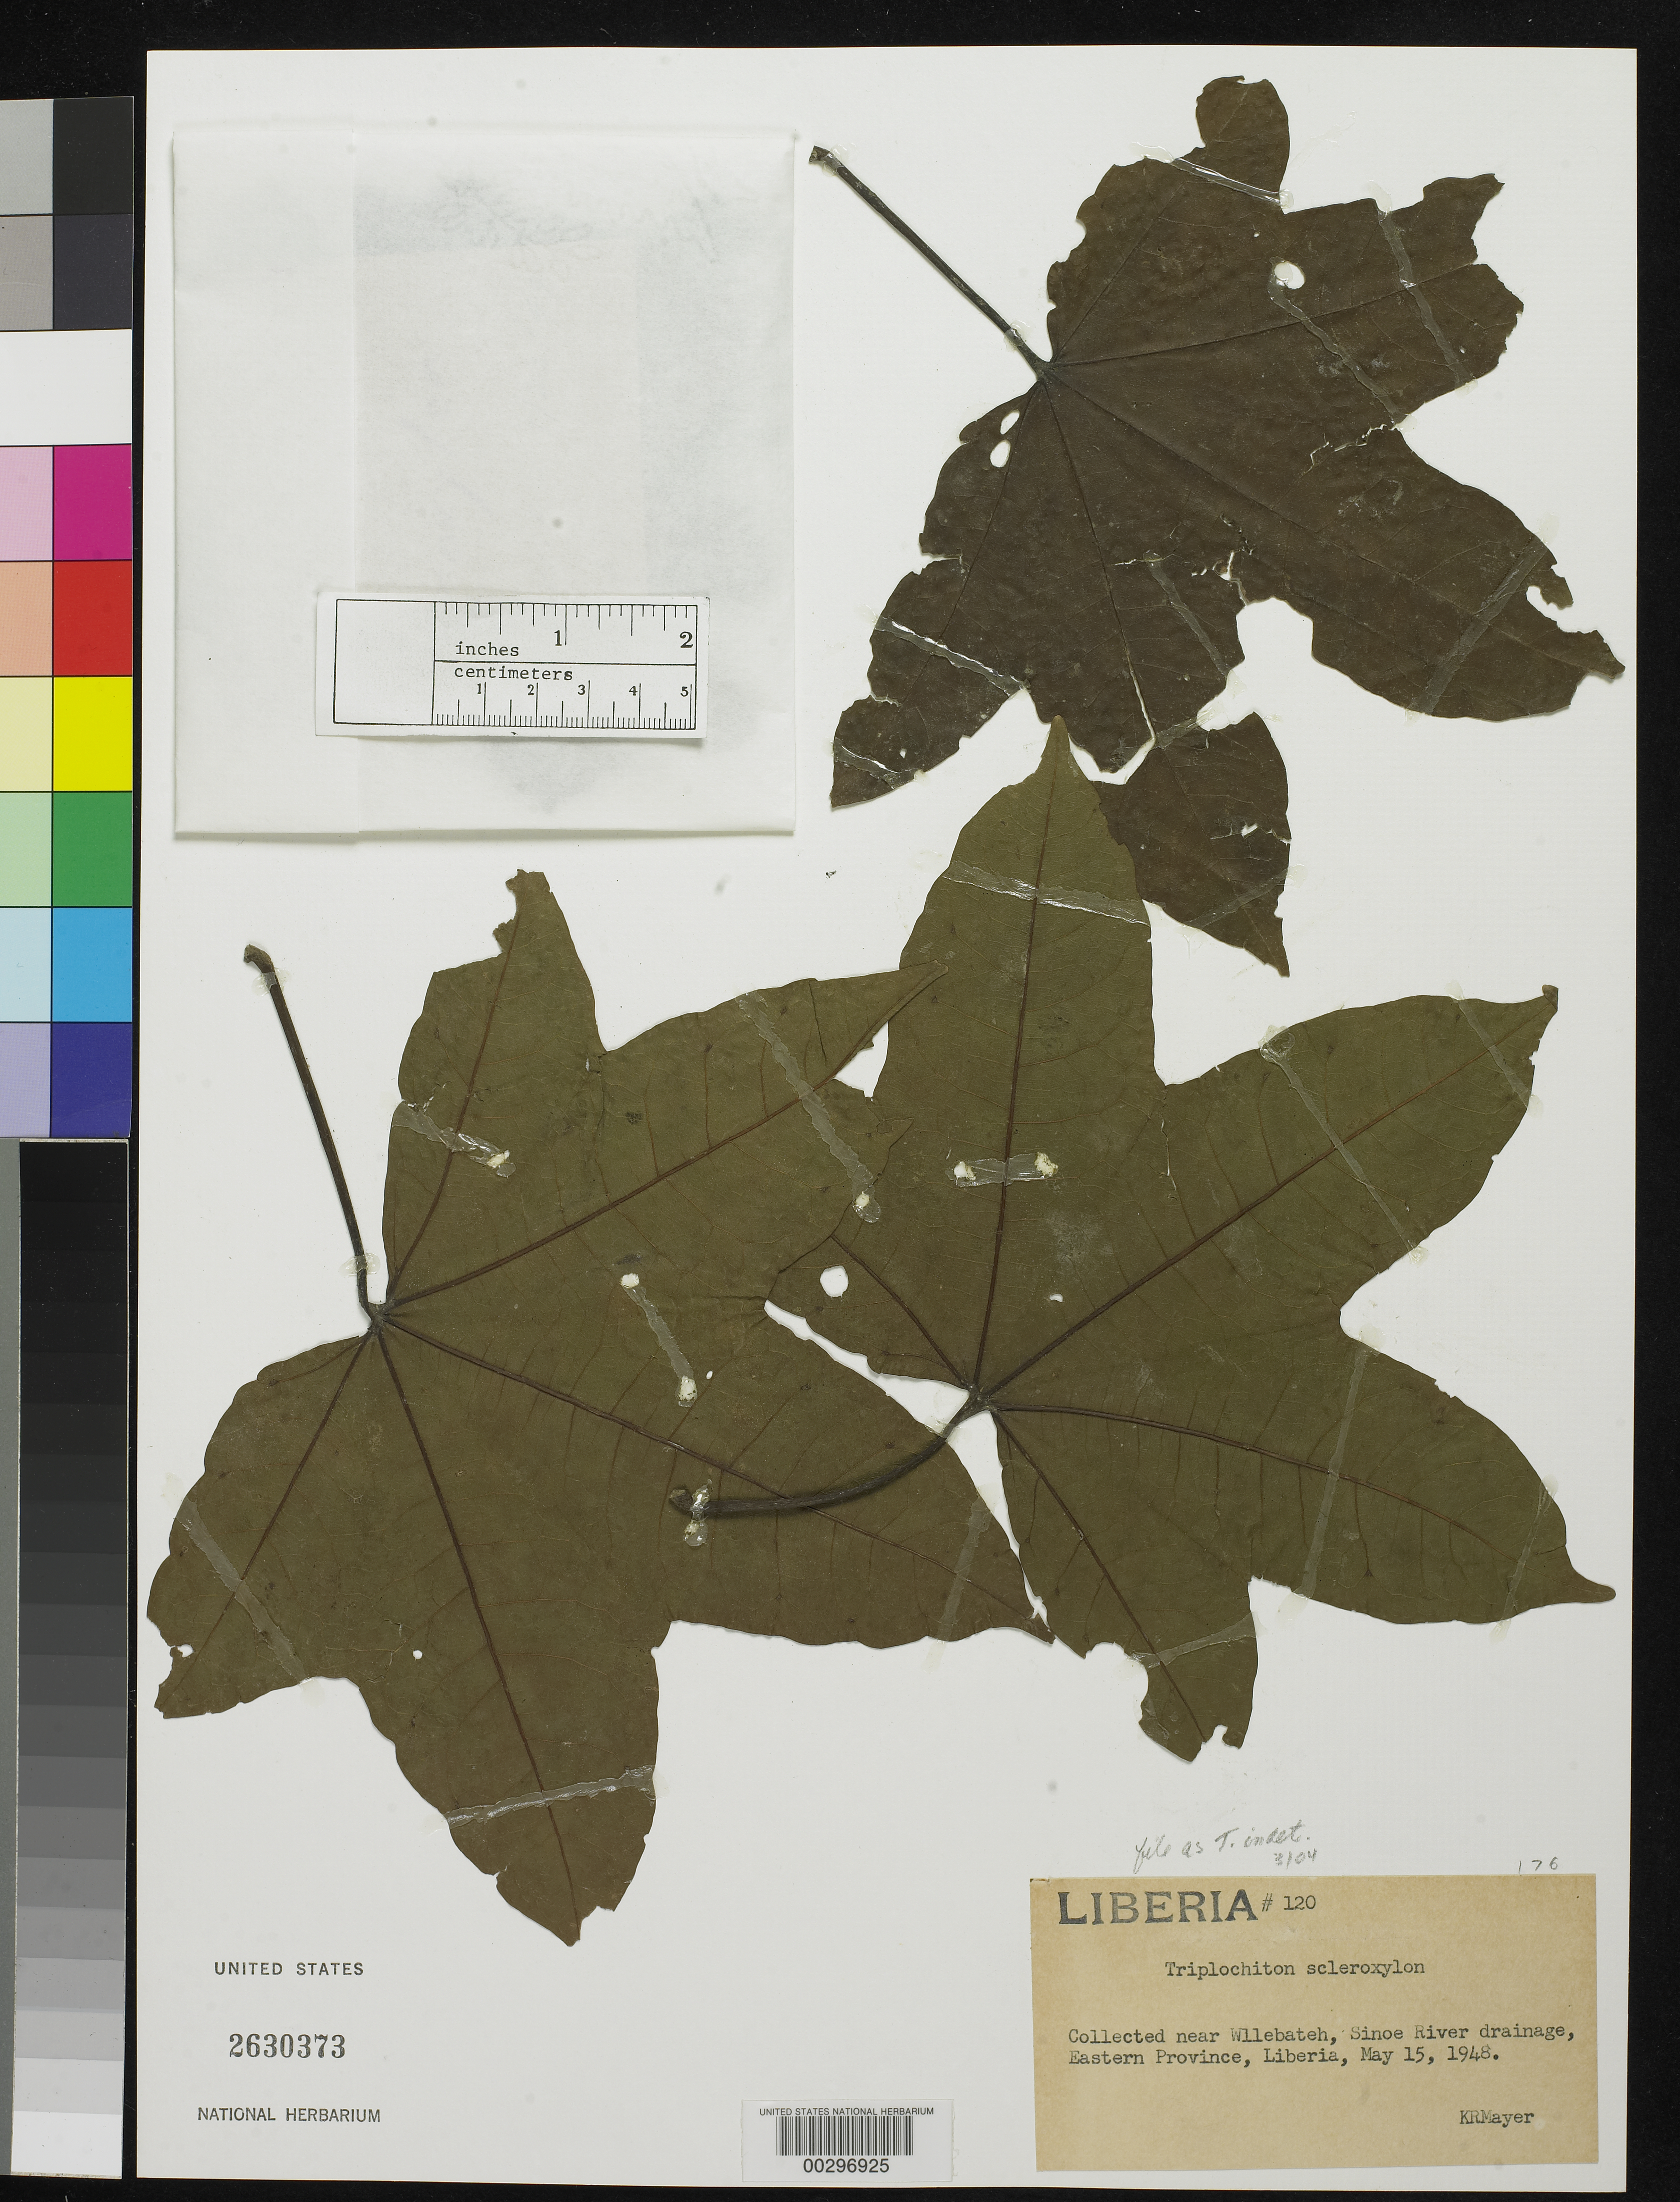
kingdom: Plantae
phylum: Tracheophyta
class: Magnoliopsida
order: Malvales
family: Malvaceae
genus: Triplochiton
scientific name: Triplochiton scleroxylon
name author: K. Schum.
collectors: K. R. Mayer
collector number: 120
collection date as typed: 15 May 1948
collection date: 1948-05-15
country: Liberia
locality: Eastern prov., near wllebateh, sinoe river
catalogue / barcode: US 2630373